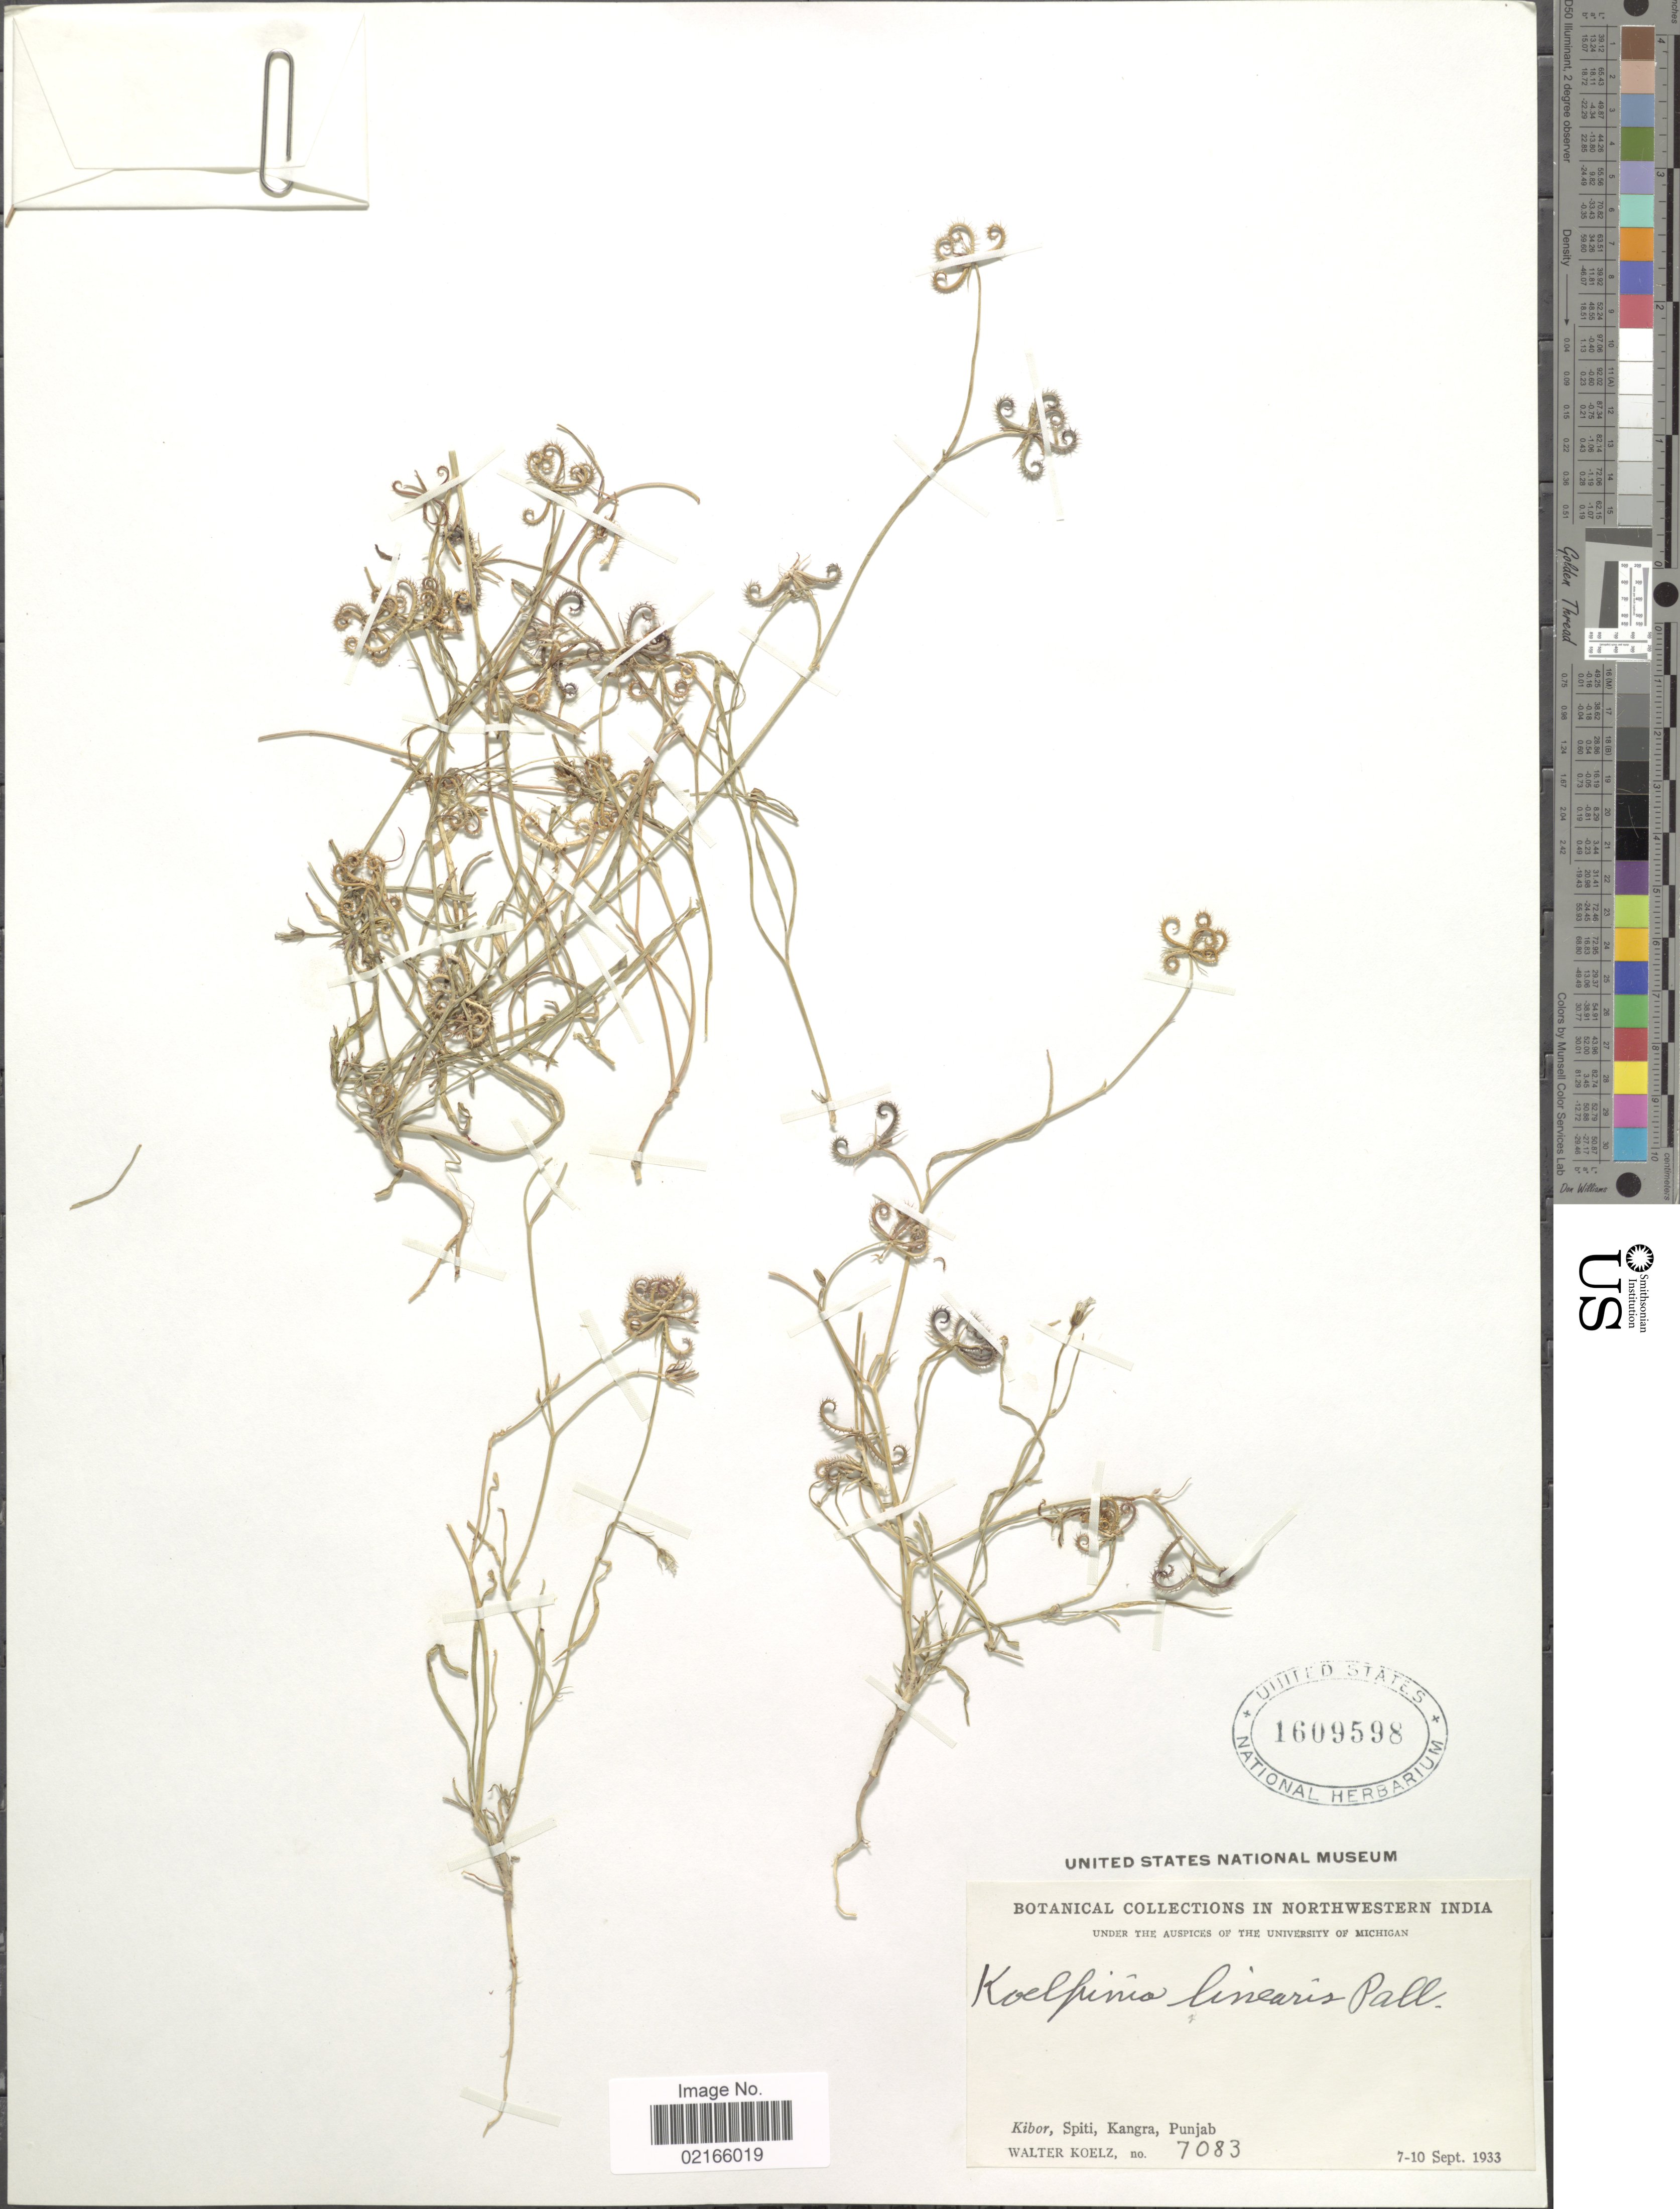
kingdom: Plantae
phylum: Tracheophyta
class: Magnoliopsida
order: Asterales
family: Asteraceae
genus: Koelpinia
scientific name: Koelpinia linearis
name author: Pall.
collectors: W. N. Koelz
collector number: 7083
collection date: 1933-09-07/1933-09-10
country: India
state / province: Himachal Pradesh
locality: Northwestern India, Kibor, Spiti, Kangra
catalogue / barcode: US 1609598